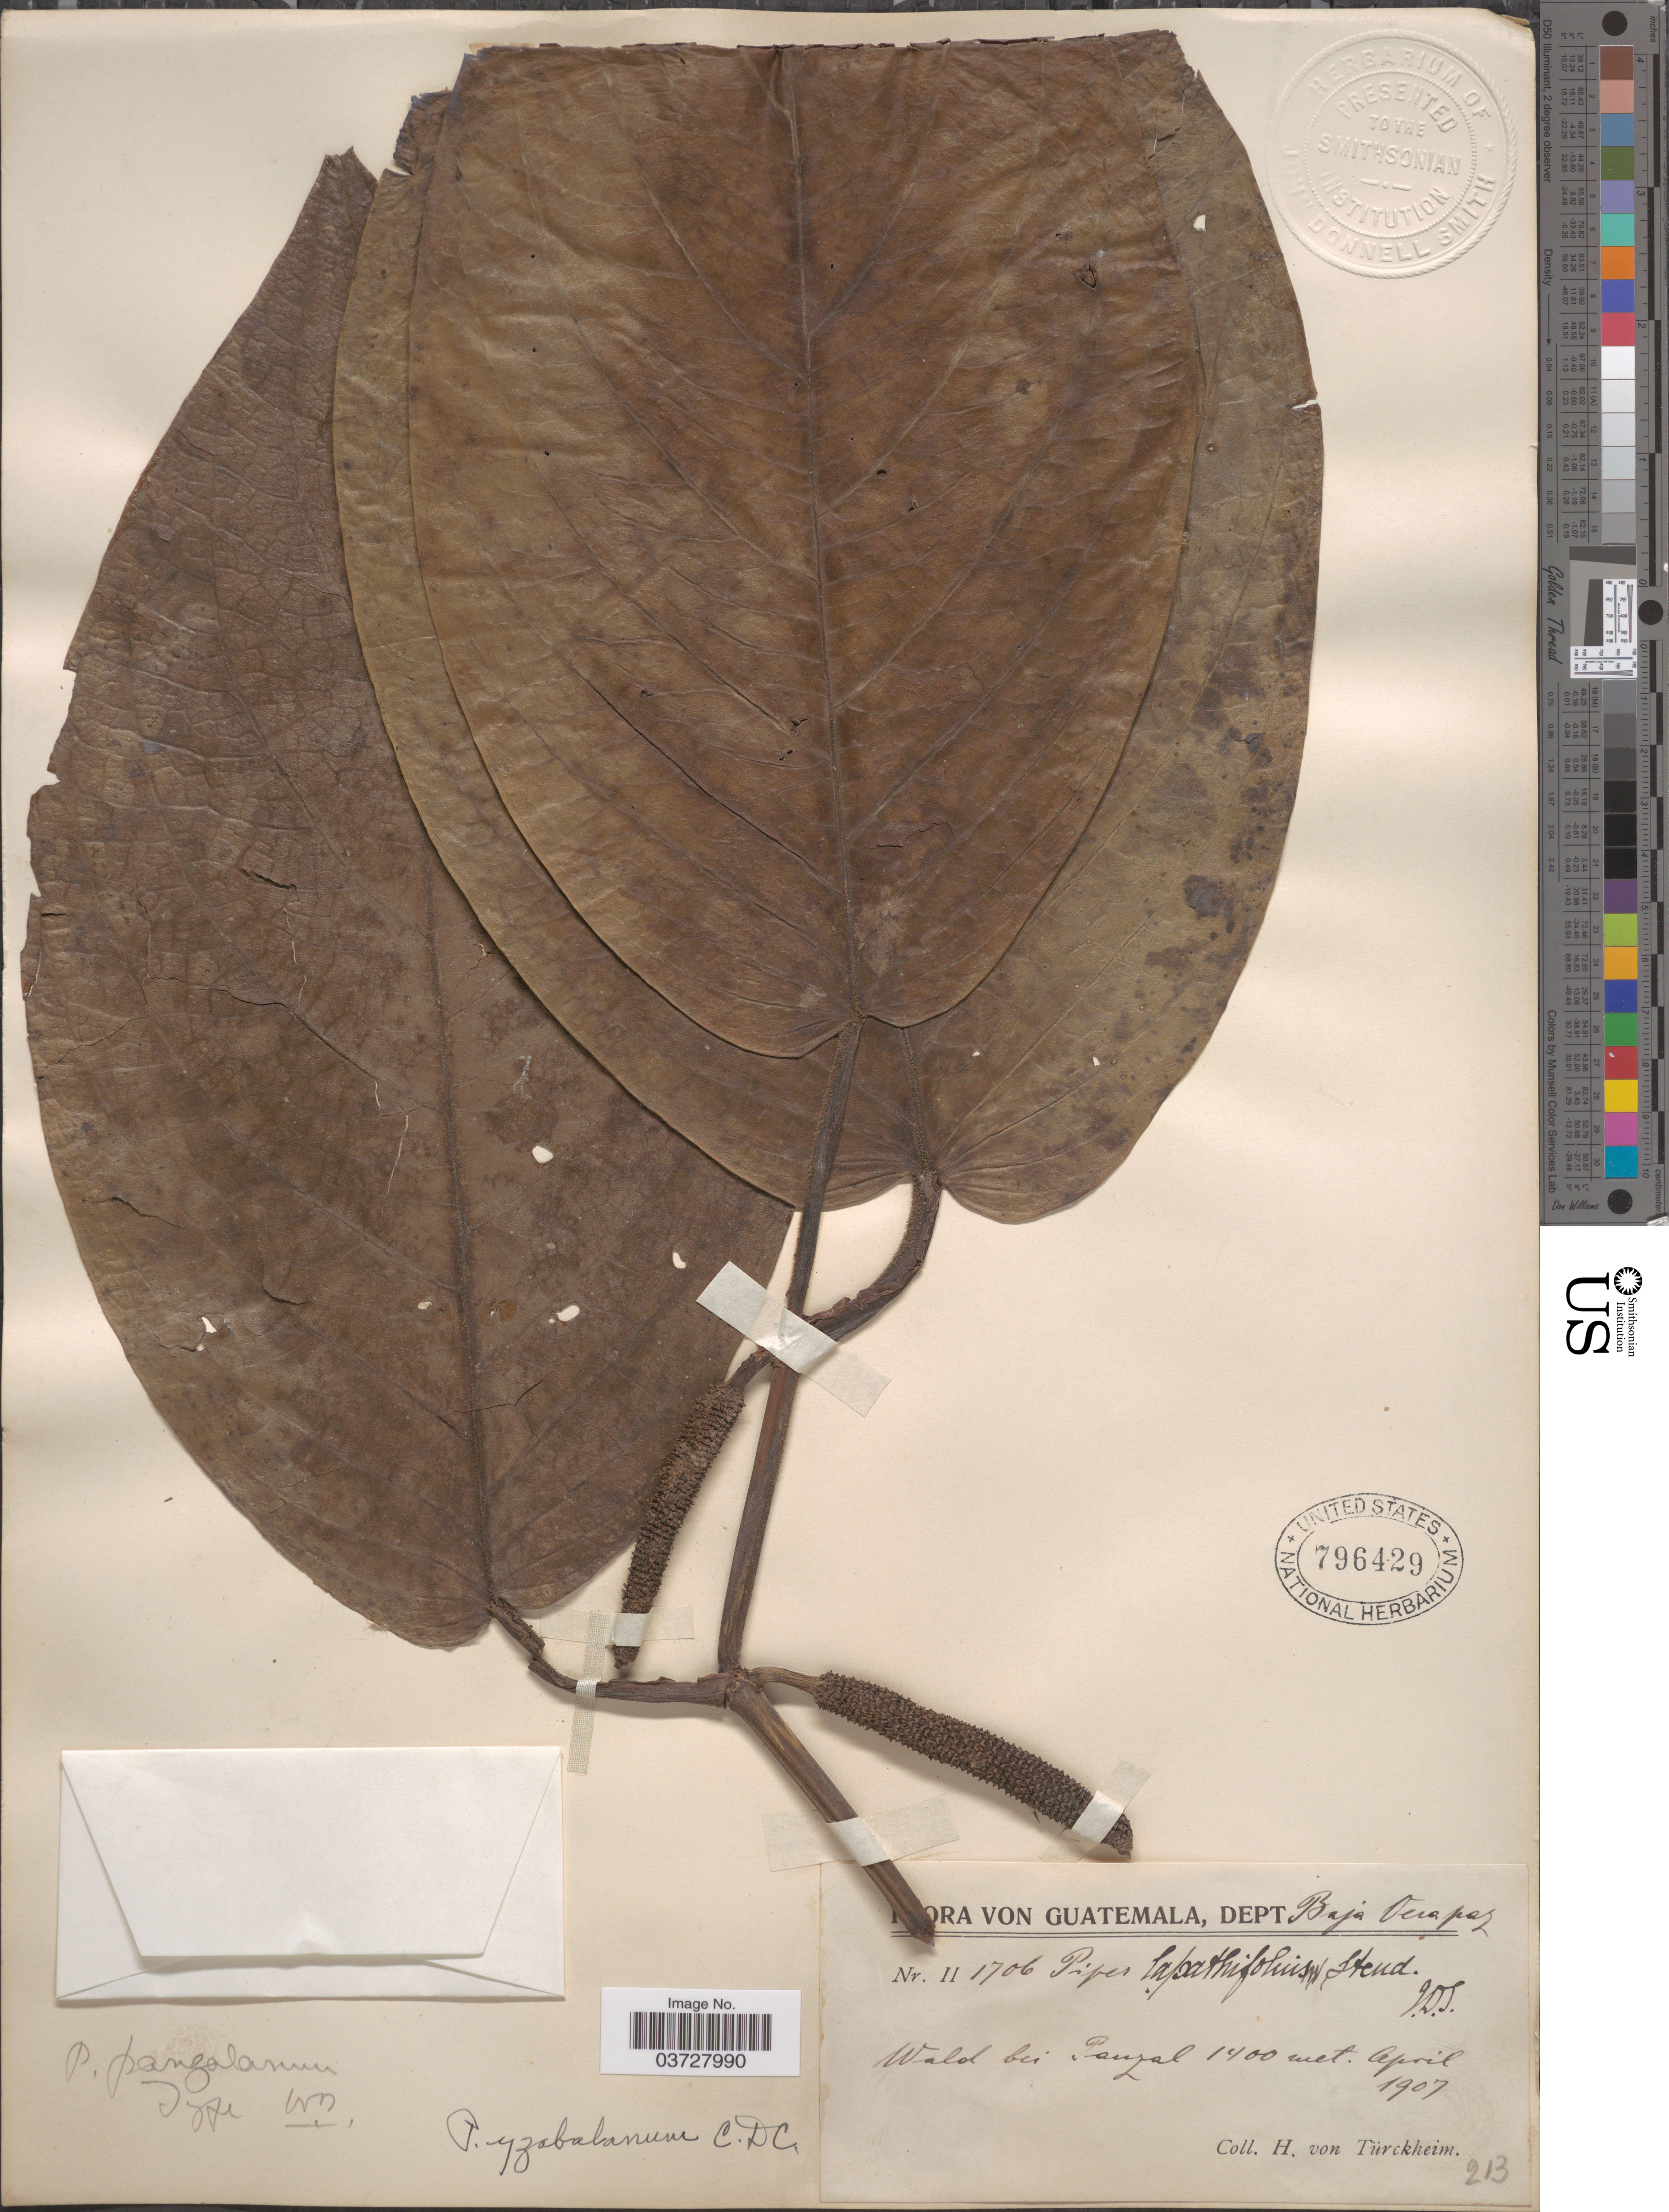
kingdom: Plantae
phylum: Tracheophyta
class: Magnoliopsida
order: Piperales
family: Piperaceae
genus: Piper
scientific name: Piper yzabalanum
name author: C. DC.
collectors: H. von Türckheim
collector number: II1706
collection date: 1907-04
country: Guatemala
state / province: Baja Verapaz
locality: Dept. Baja Verapaz. Wald bei Pauzal.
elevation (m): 1400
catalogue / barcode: US 796429